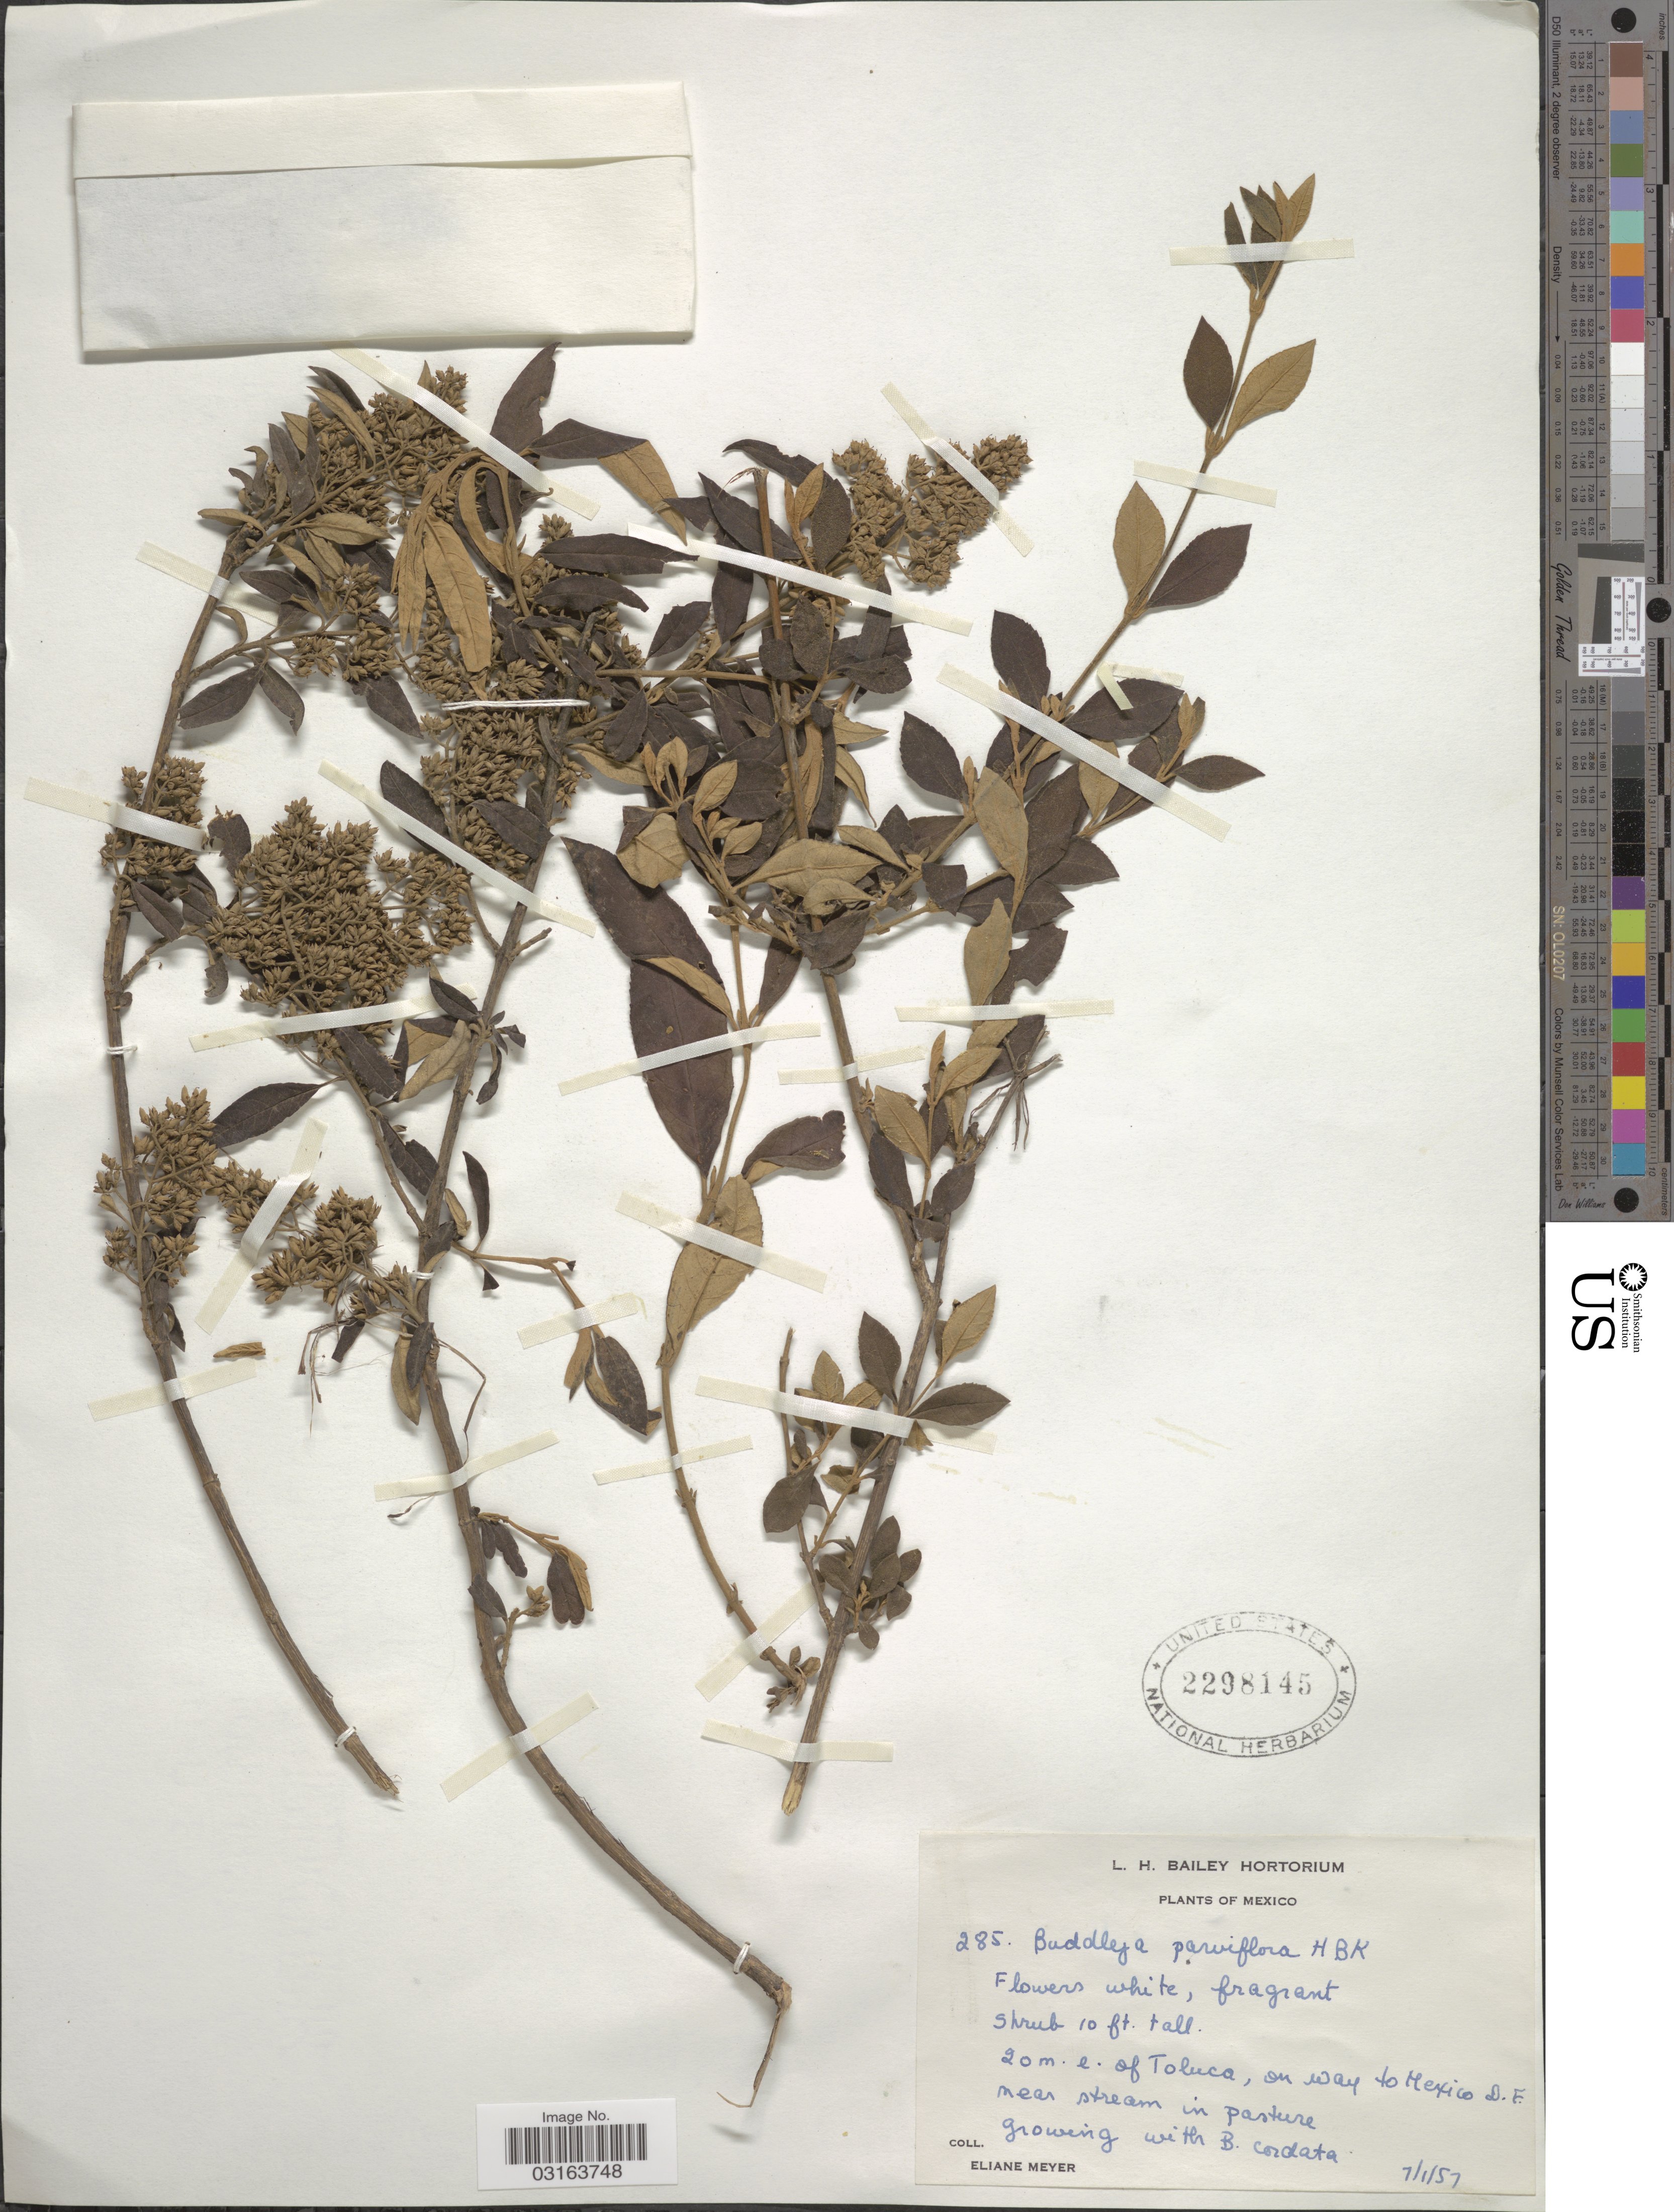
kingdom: Plantae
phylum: Tracheophyta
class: Magnoliopsida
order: Lamiales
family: Scrophulariaceae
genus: Buddleja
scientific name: Buddleja parviflora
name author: Kunth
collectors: E. Meyer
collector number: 285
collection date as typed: Transcribed d/m/y: 7/1/57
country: Mexico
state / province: Distrito Federal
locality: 20 m. e. of Toluca, on way to Mexico D.F. near stream in pasture.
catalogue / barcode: US 2298145